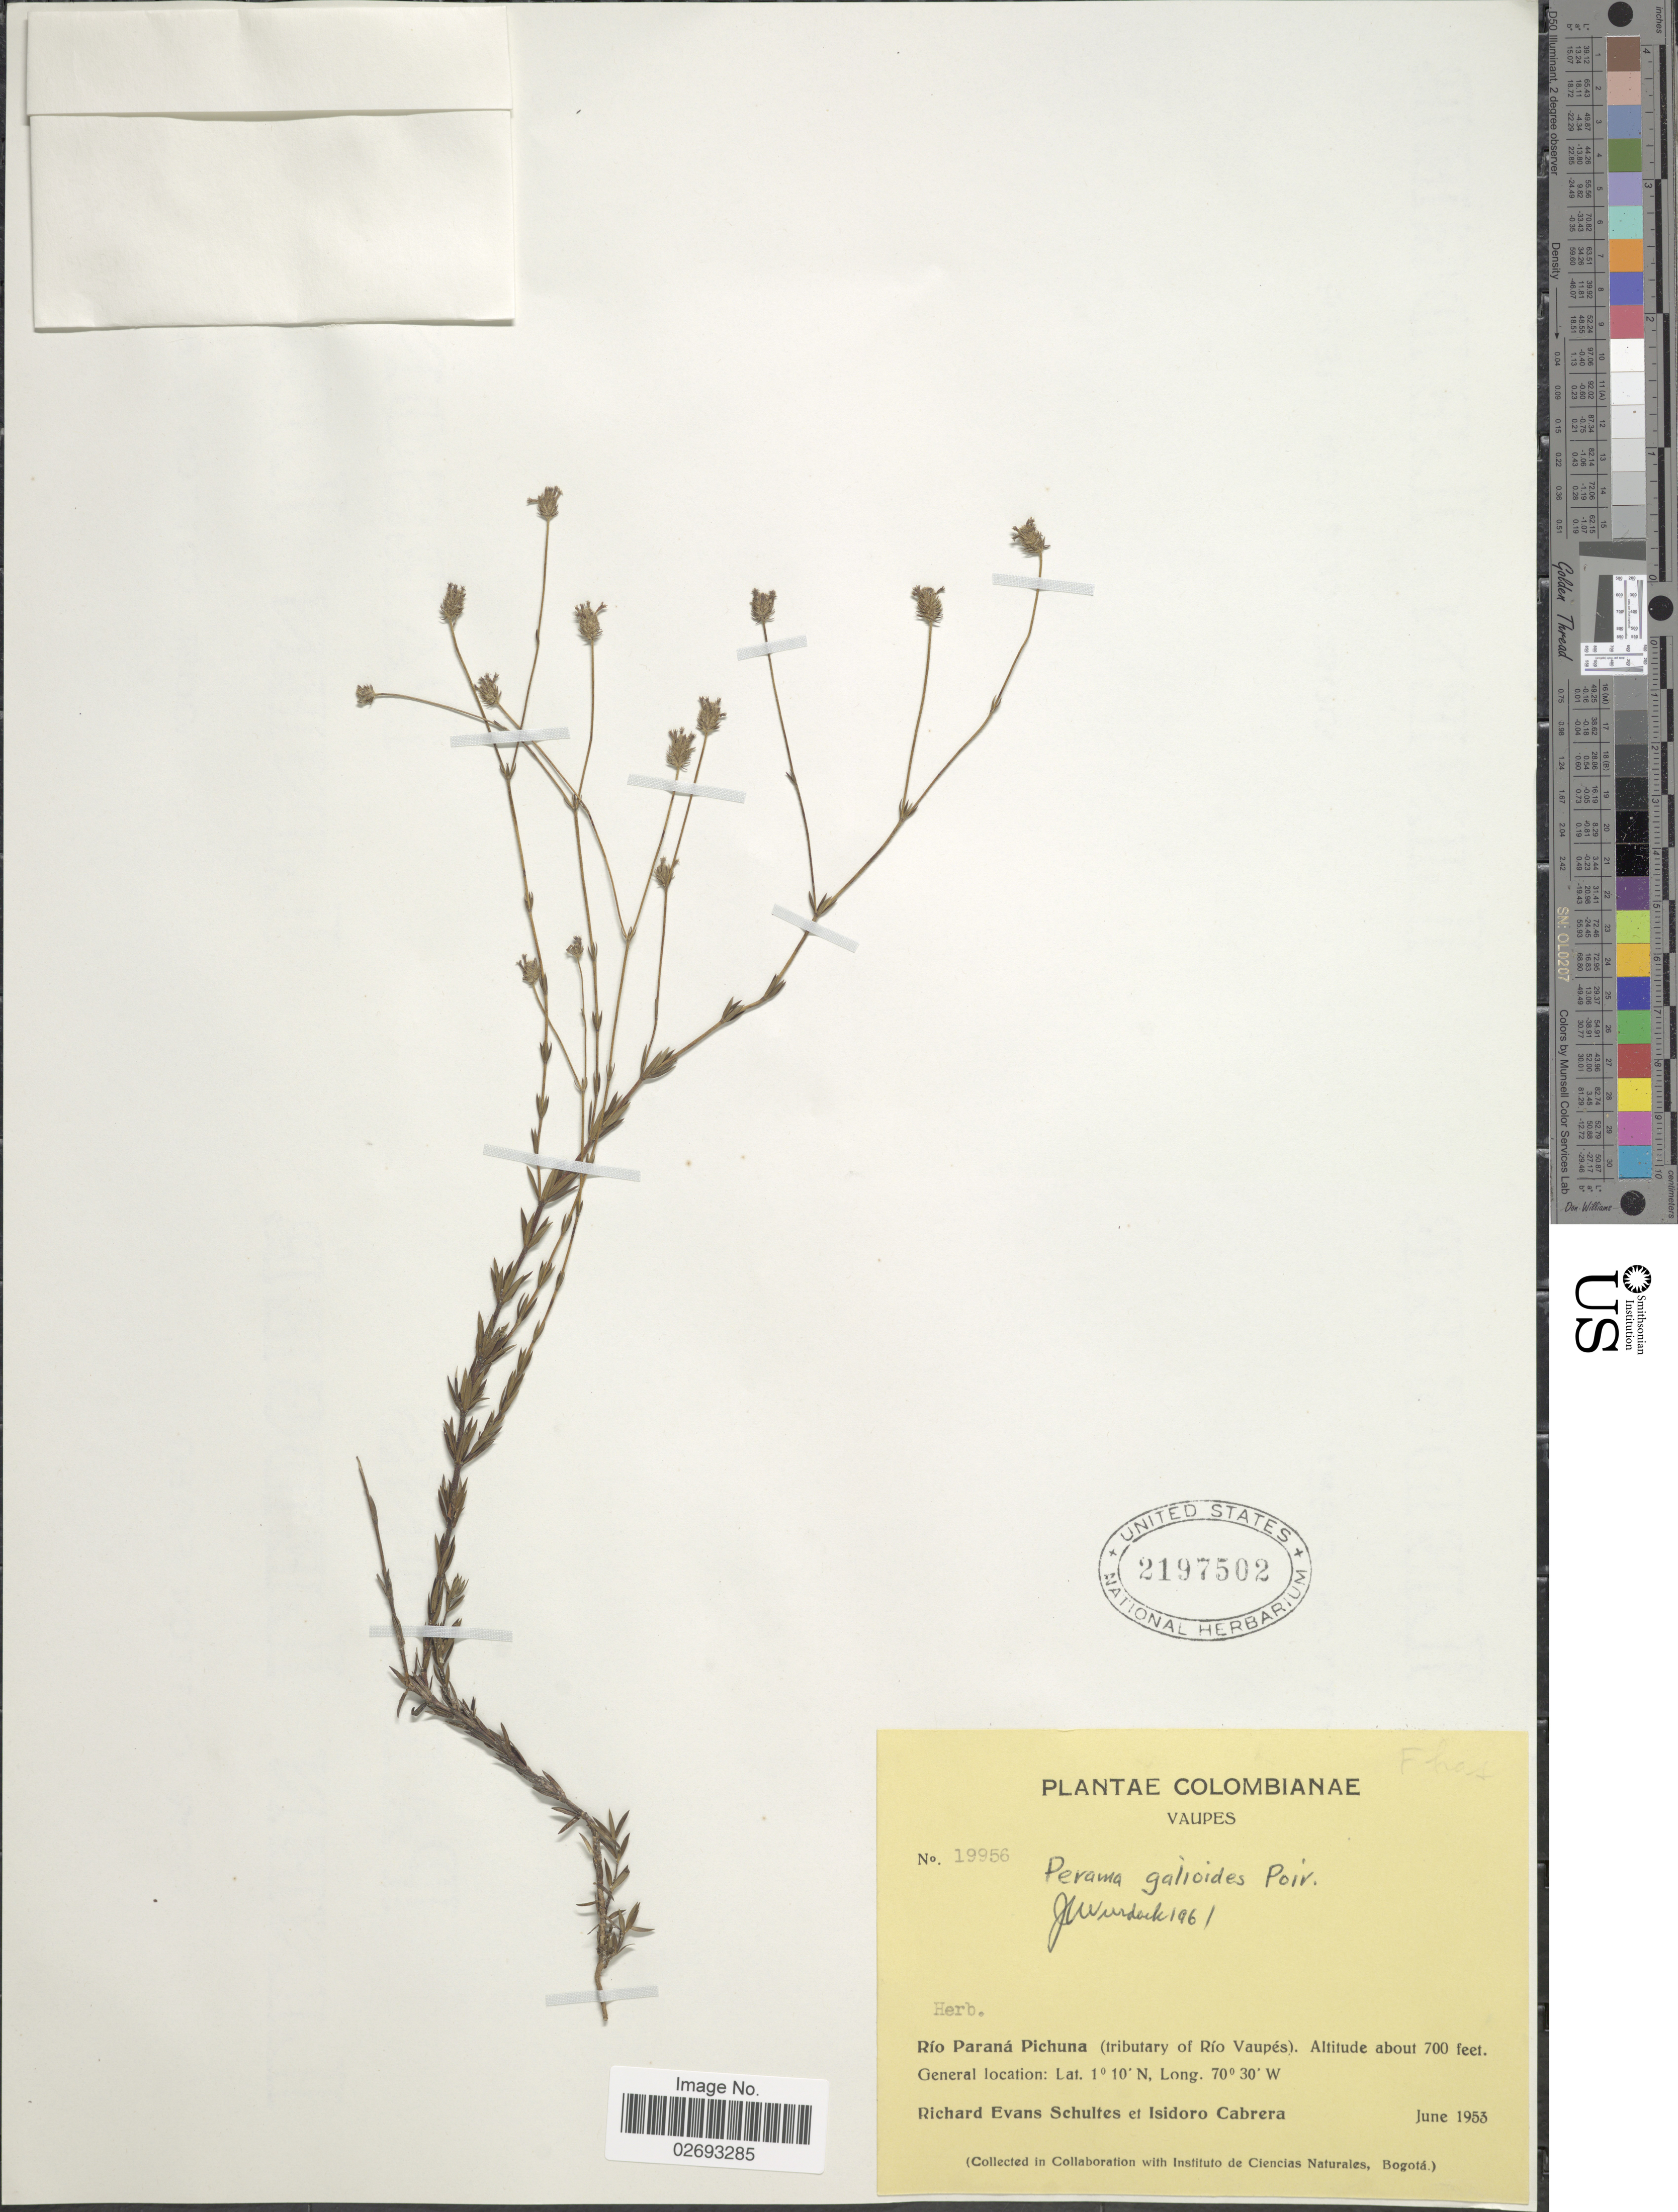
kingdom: Plantae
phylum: Tracheophyta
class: Magnoliopsida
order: Gentianales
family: Rubiaceae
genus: Perama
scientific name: Perama galioides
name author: (Kunth) Poir.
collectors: R. E. Schultes & I. Cabrera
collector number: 19956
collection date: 1953-06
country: Colombia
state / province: Vaupés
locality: Rio Parana Pichuna (tributary of Rio Vaupes)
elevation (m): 213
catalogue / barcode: US 2197502